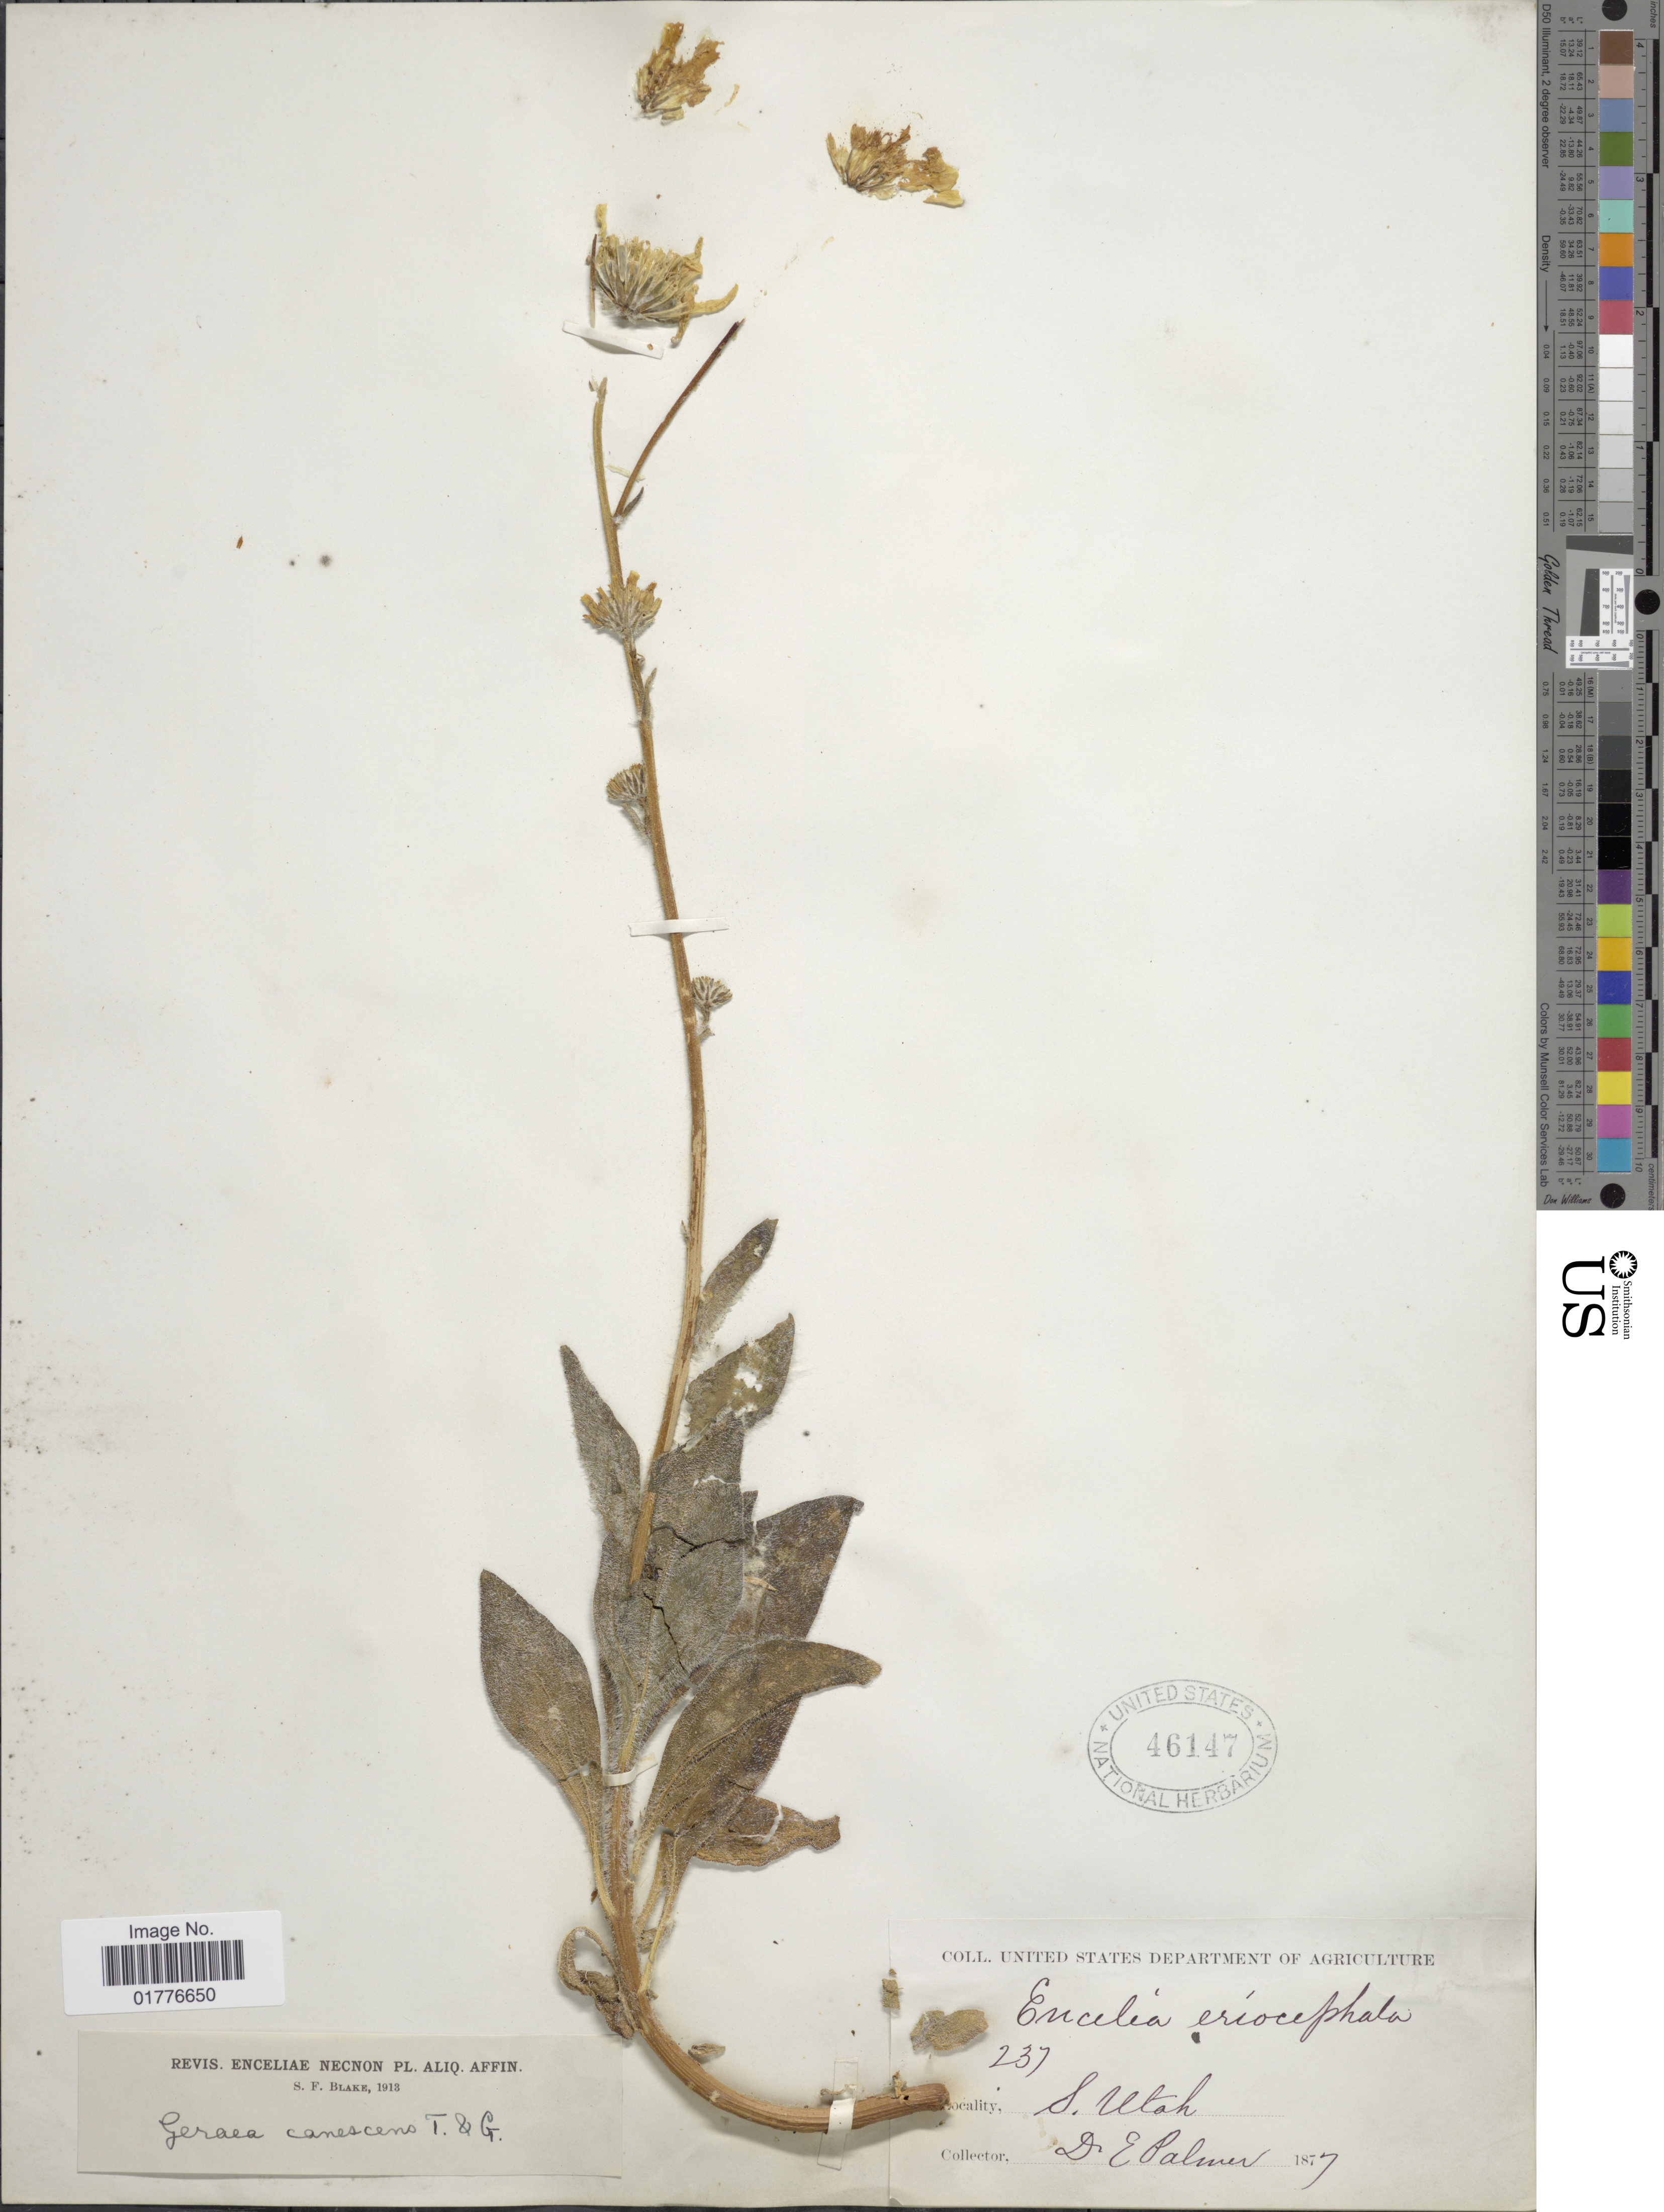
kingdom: Plantae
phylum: Tracheophyta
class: Magnoliopsida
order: Asterales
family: Asteraceae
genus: Geraea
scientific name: Geraea canescens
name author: Torr. & A. Gray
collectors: E. Palmer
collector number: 237*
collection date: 1877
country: United States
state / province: Utah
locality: S. Utah. Aliq. Affin [unsure placement]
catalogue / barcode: US 46147